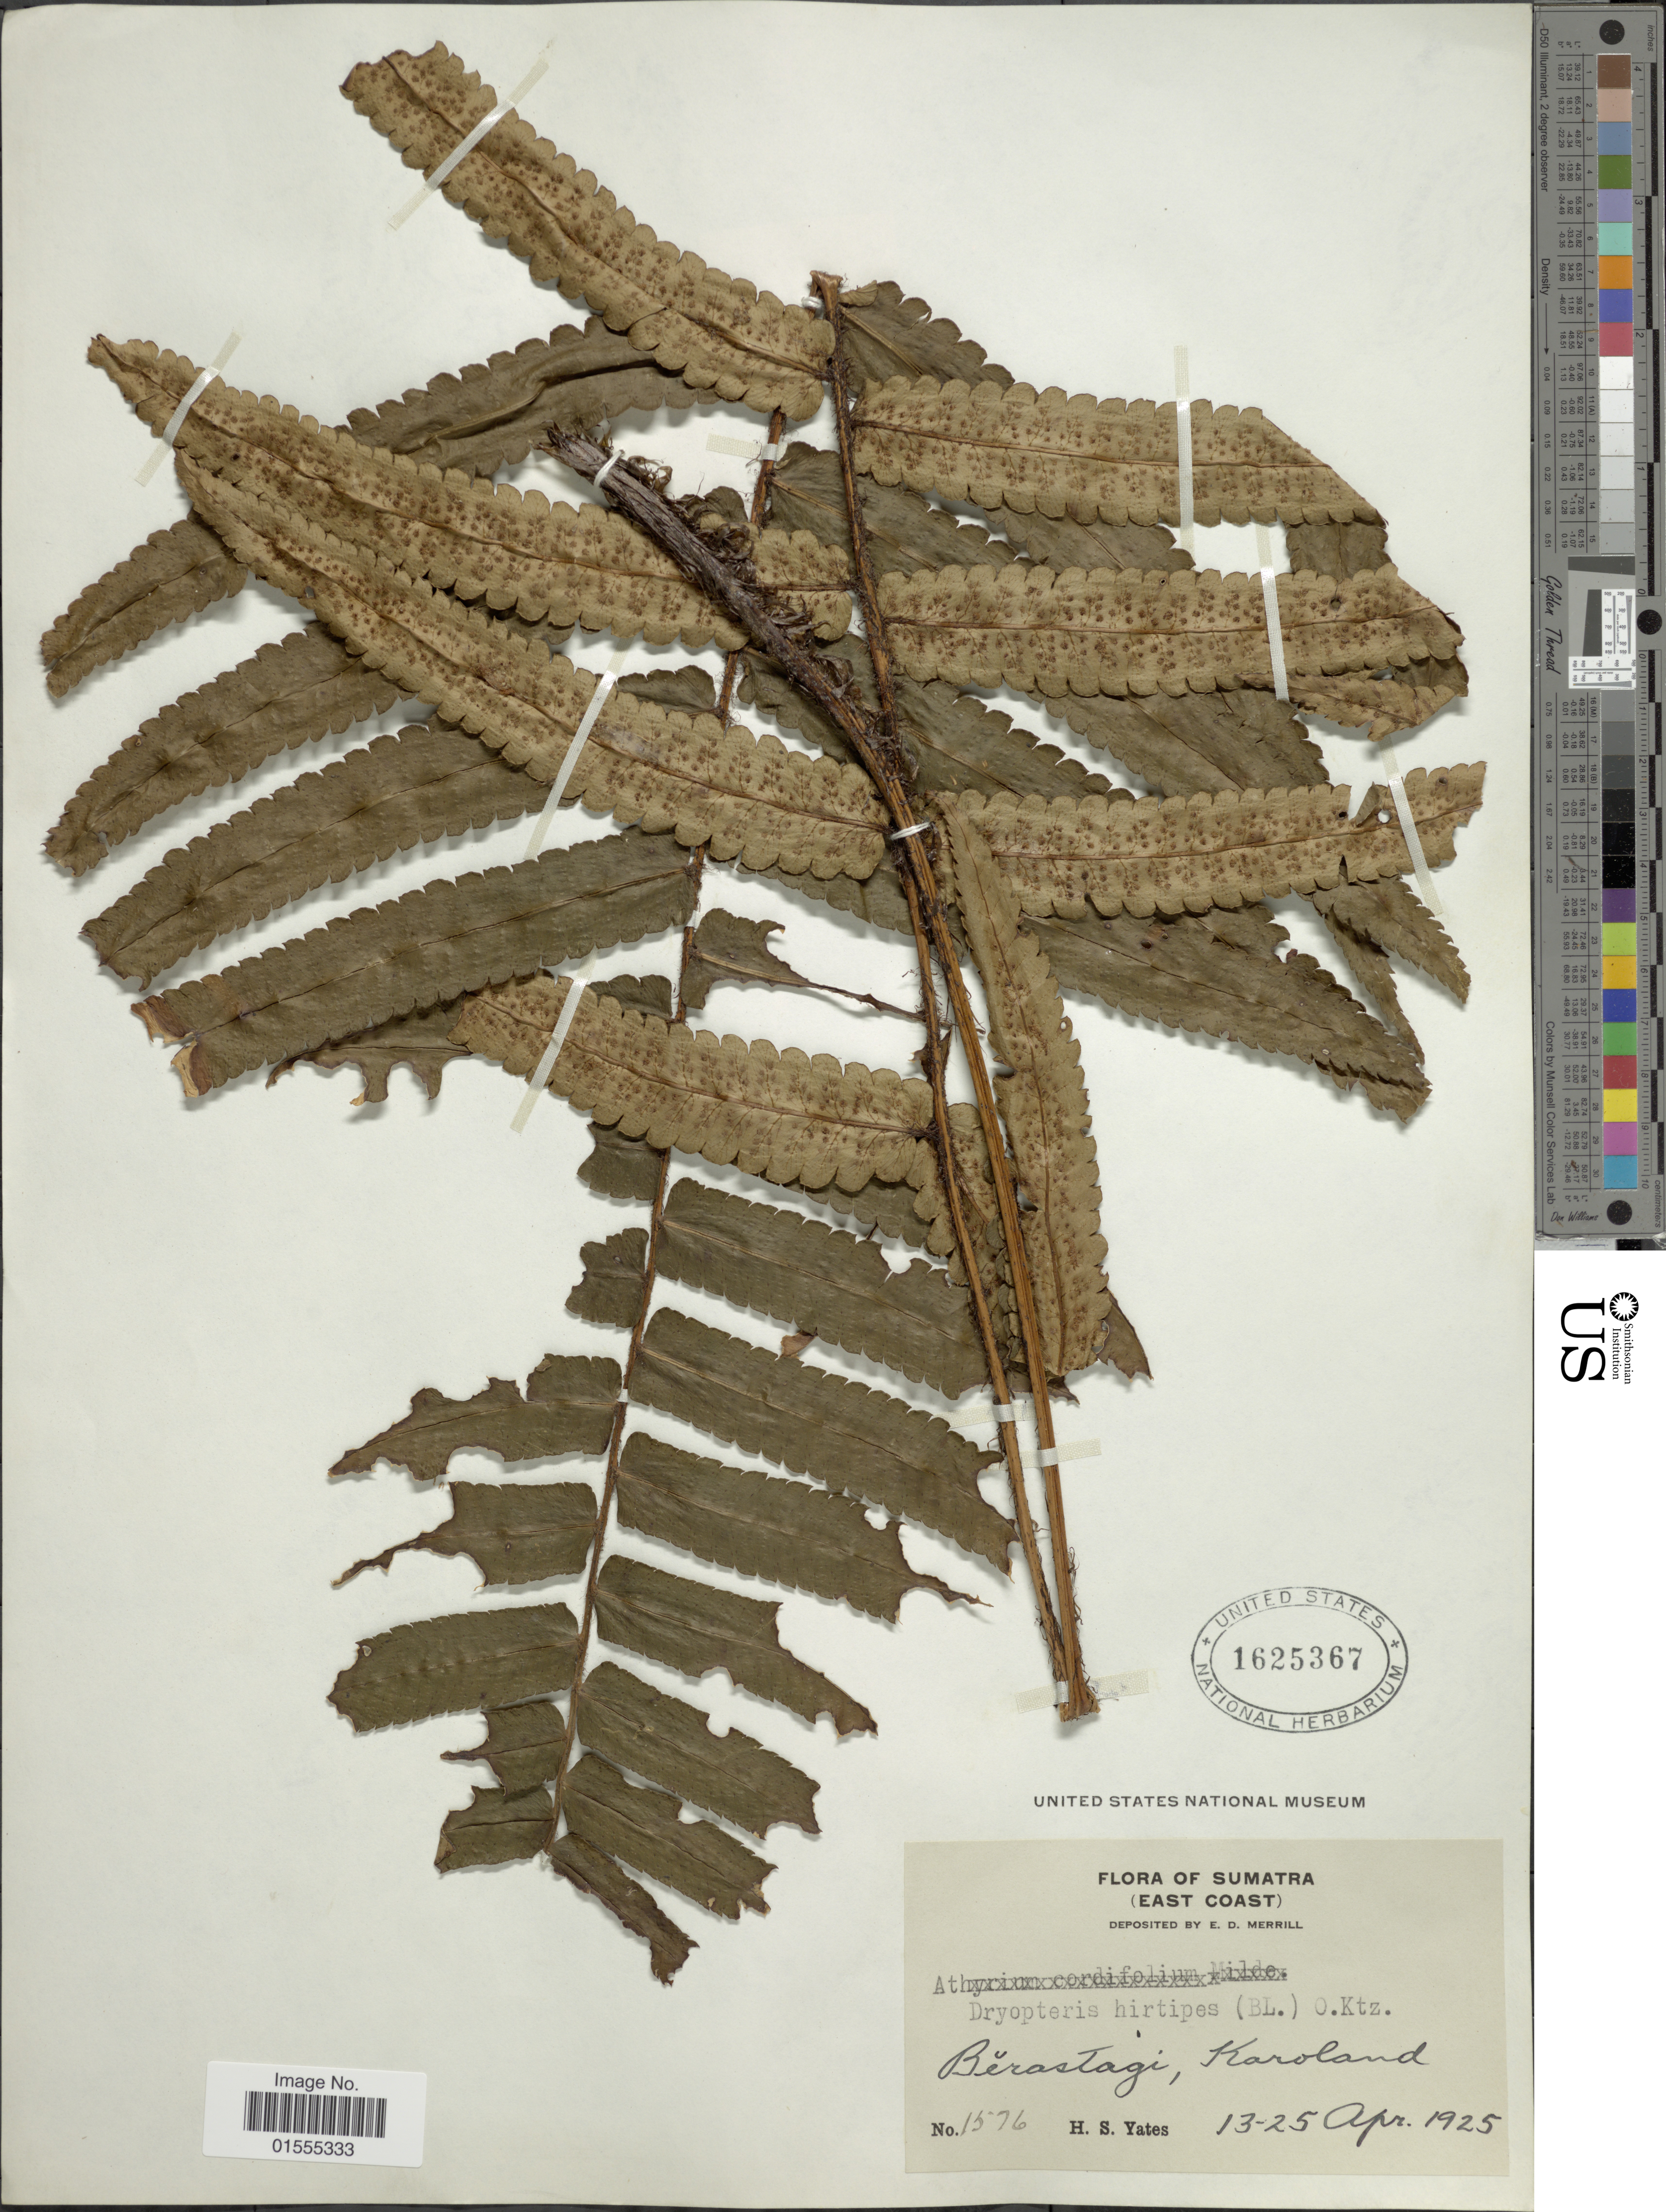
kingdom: Plantae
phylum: Tracheophyta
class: Polypodiopsida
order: Polypodiales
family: Dryopteridaceae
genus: Dryopteris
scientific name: Dryopteris hirtipes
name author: (Blume) Kuntze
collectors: H. S. Yates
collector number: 1576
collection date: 1925-04-13/1925-04-25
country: Indonesia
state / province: Sumatra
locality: (East Coast) Berastagi, Karoland [interpreted]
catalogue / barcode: US 1625367